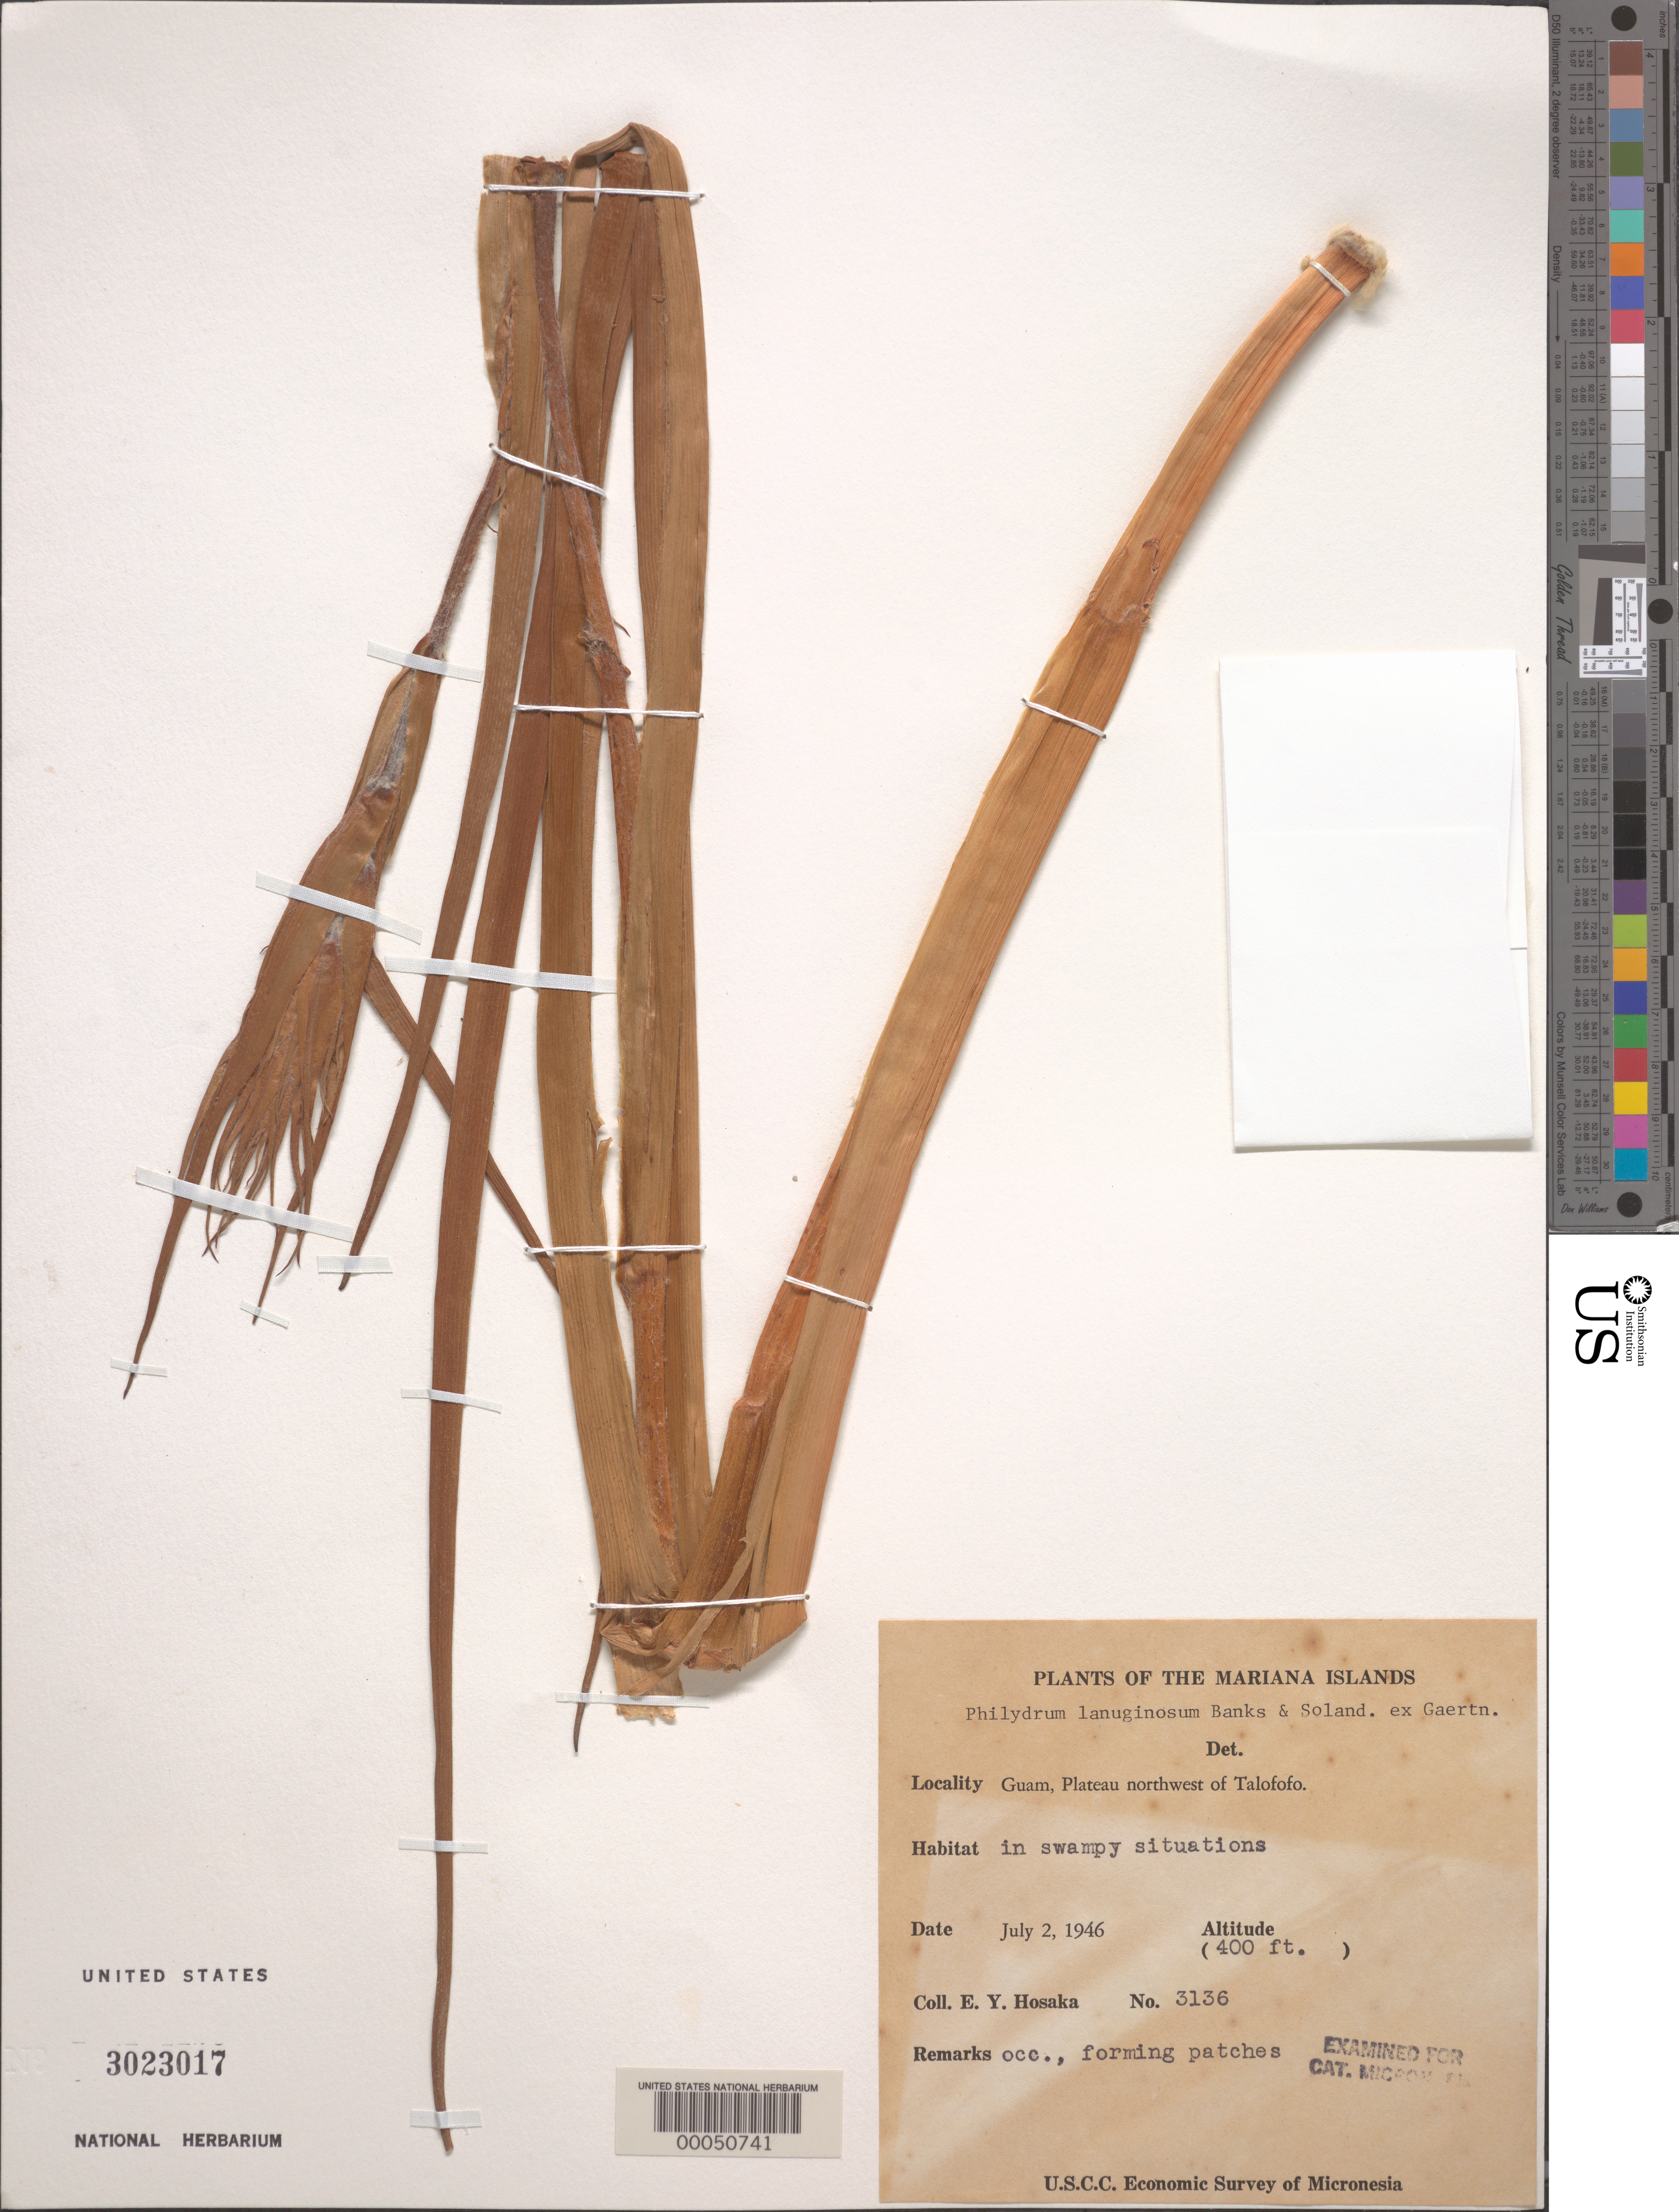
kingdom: Plantae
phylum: Tracheophyta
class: Liliopsida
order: Commelinales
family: Philydraceae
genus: Philydrum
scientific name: Philydrum lanuginosum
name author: Banks & Sol. ex Gaertn.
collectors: E. Y. Hosaka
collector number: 3136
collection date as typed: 02 Jul 1946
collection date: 1946-07-02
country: Guam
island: Guam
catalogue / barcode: US 3023017